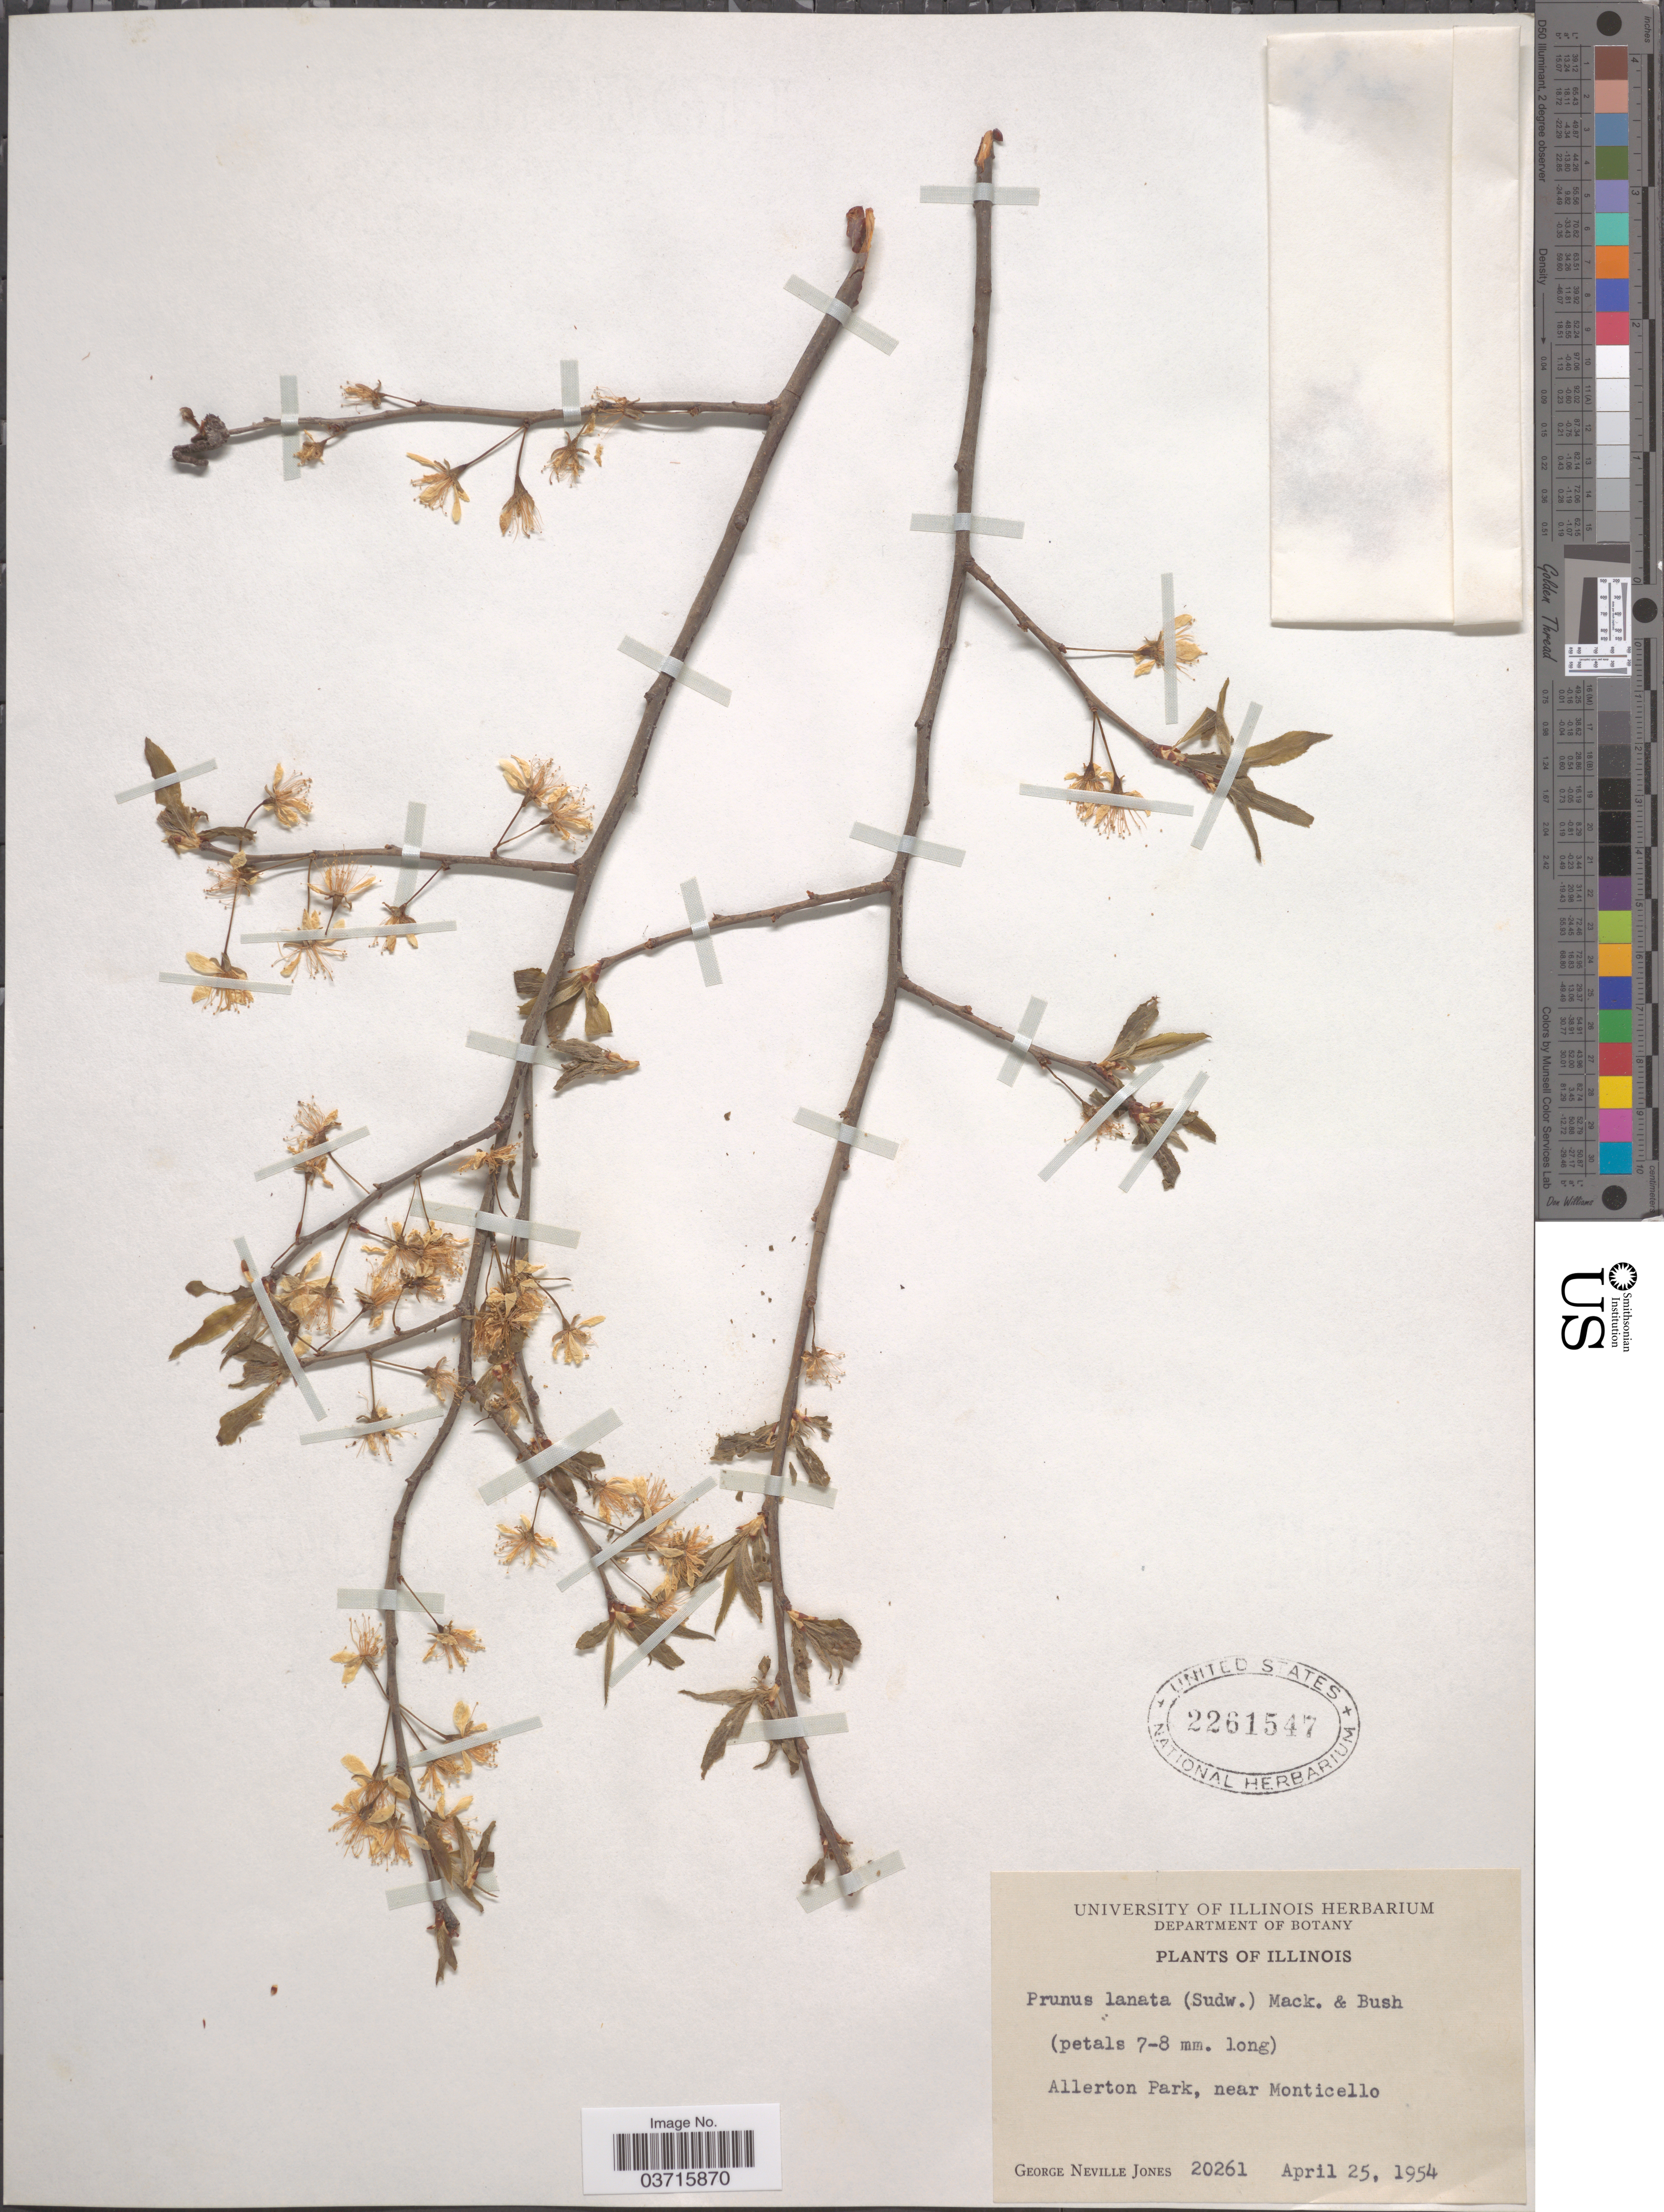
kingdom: Plantae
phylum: Tracheophyta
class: Magnoliopsida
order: Rosales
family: Rosaceae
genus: Prunus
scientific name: Prunus lanata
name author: (Sudw.) Mack. & Bush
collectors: G. N. Jones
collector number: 20261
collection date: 1954-04-25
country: United States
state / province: Illinois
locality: Allerton Park, near Monticello.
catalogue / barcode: US 2261547